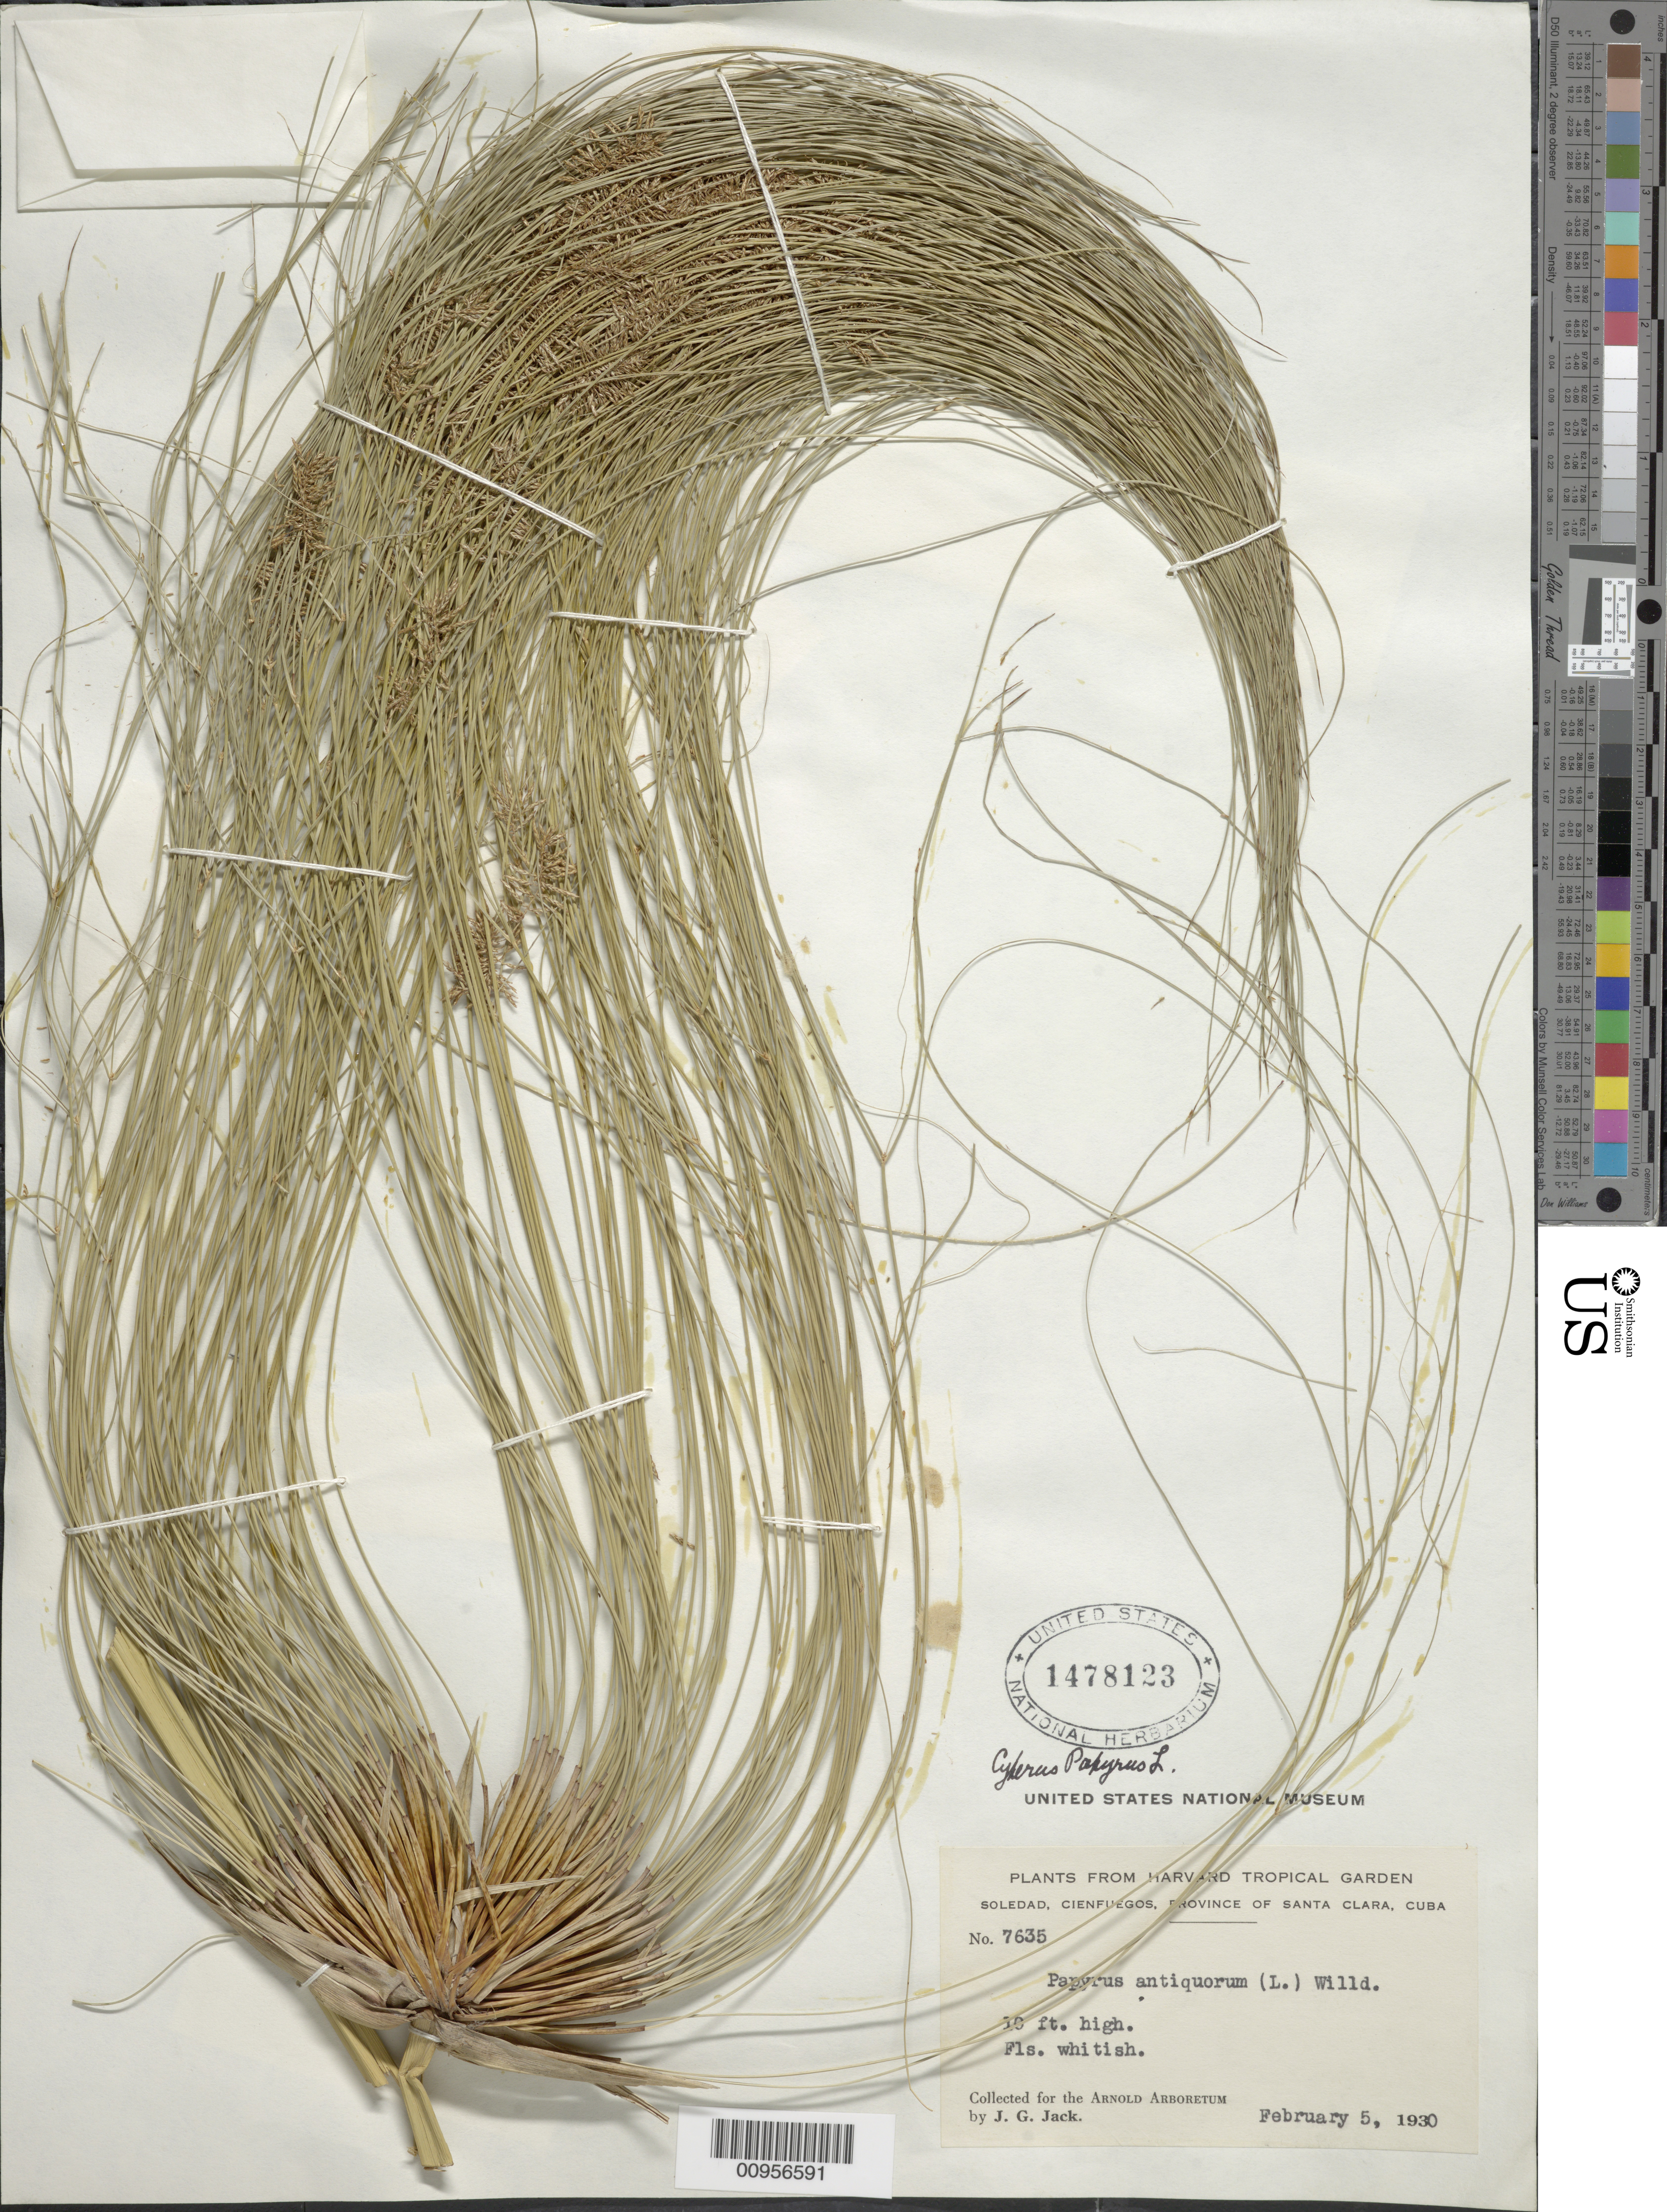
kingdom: Plantae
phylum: Tracheophyta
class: Liliopsida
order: Poales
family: Cyperaceae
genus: Cyperus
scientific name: Cyperus papyrus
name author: L.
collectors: J. G. Jack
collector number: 7635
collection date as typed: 05 Feb 1930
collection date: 1930-02-05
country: Cuba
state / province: Cienfuegos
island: Cuba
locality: Soledad, Cienfuegos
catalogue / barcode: US 1478123